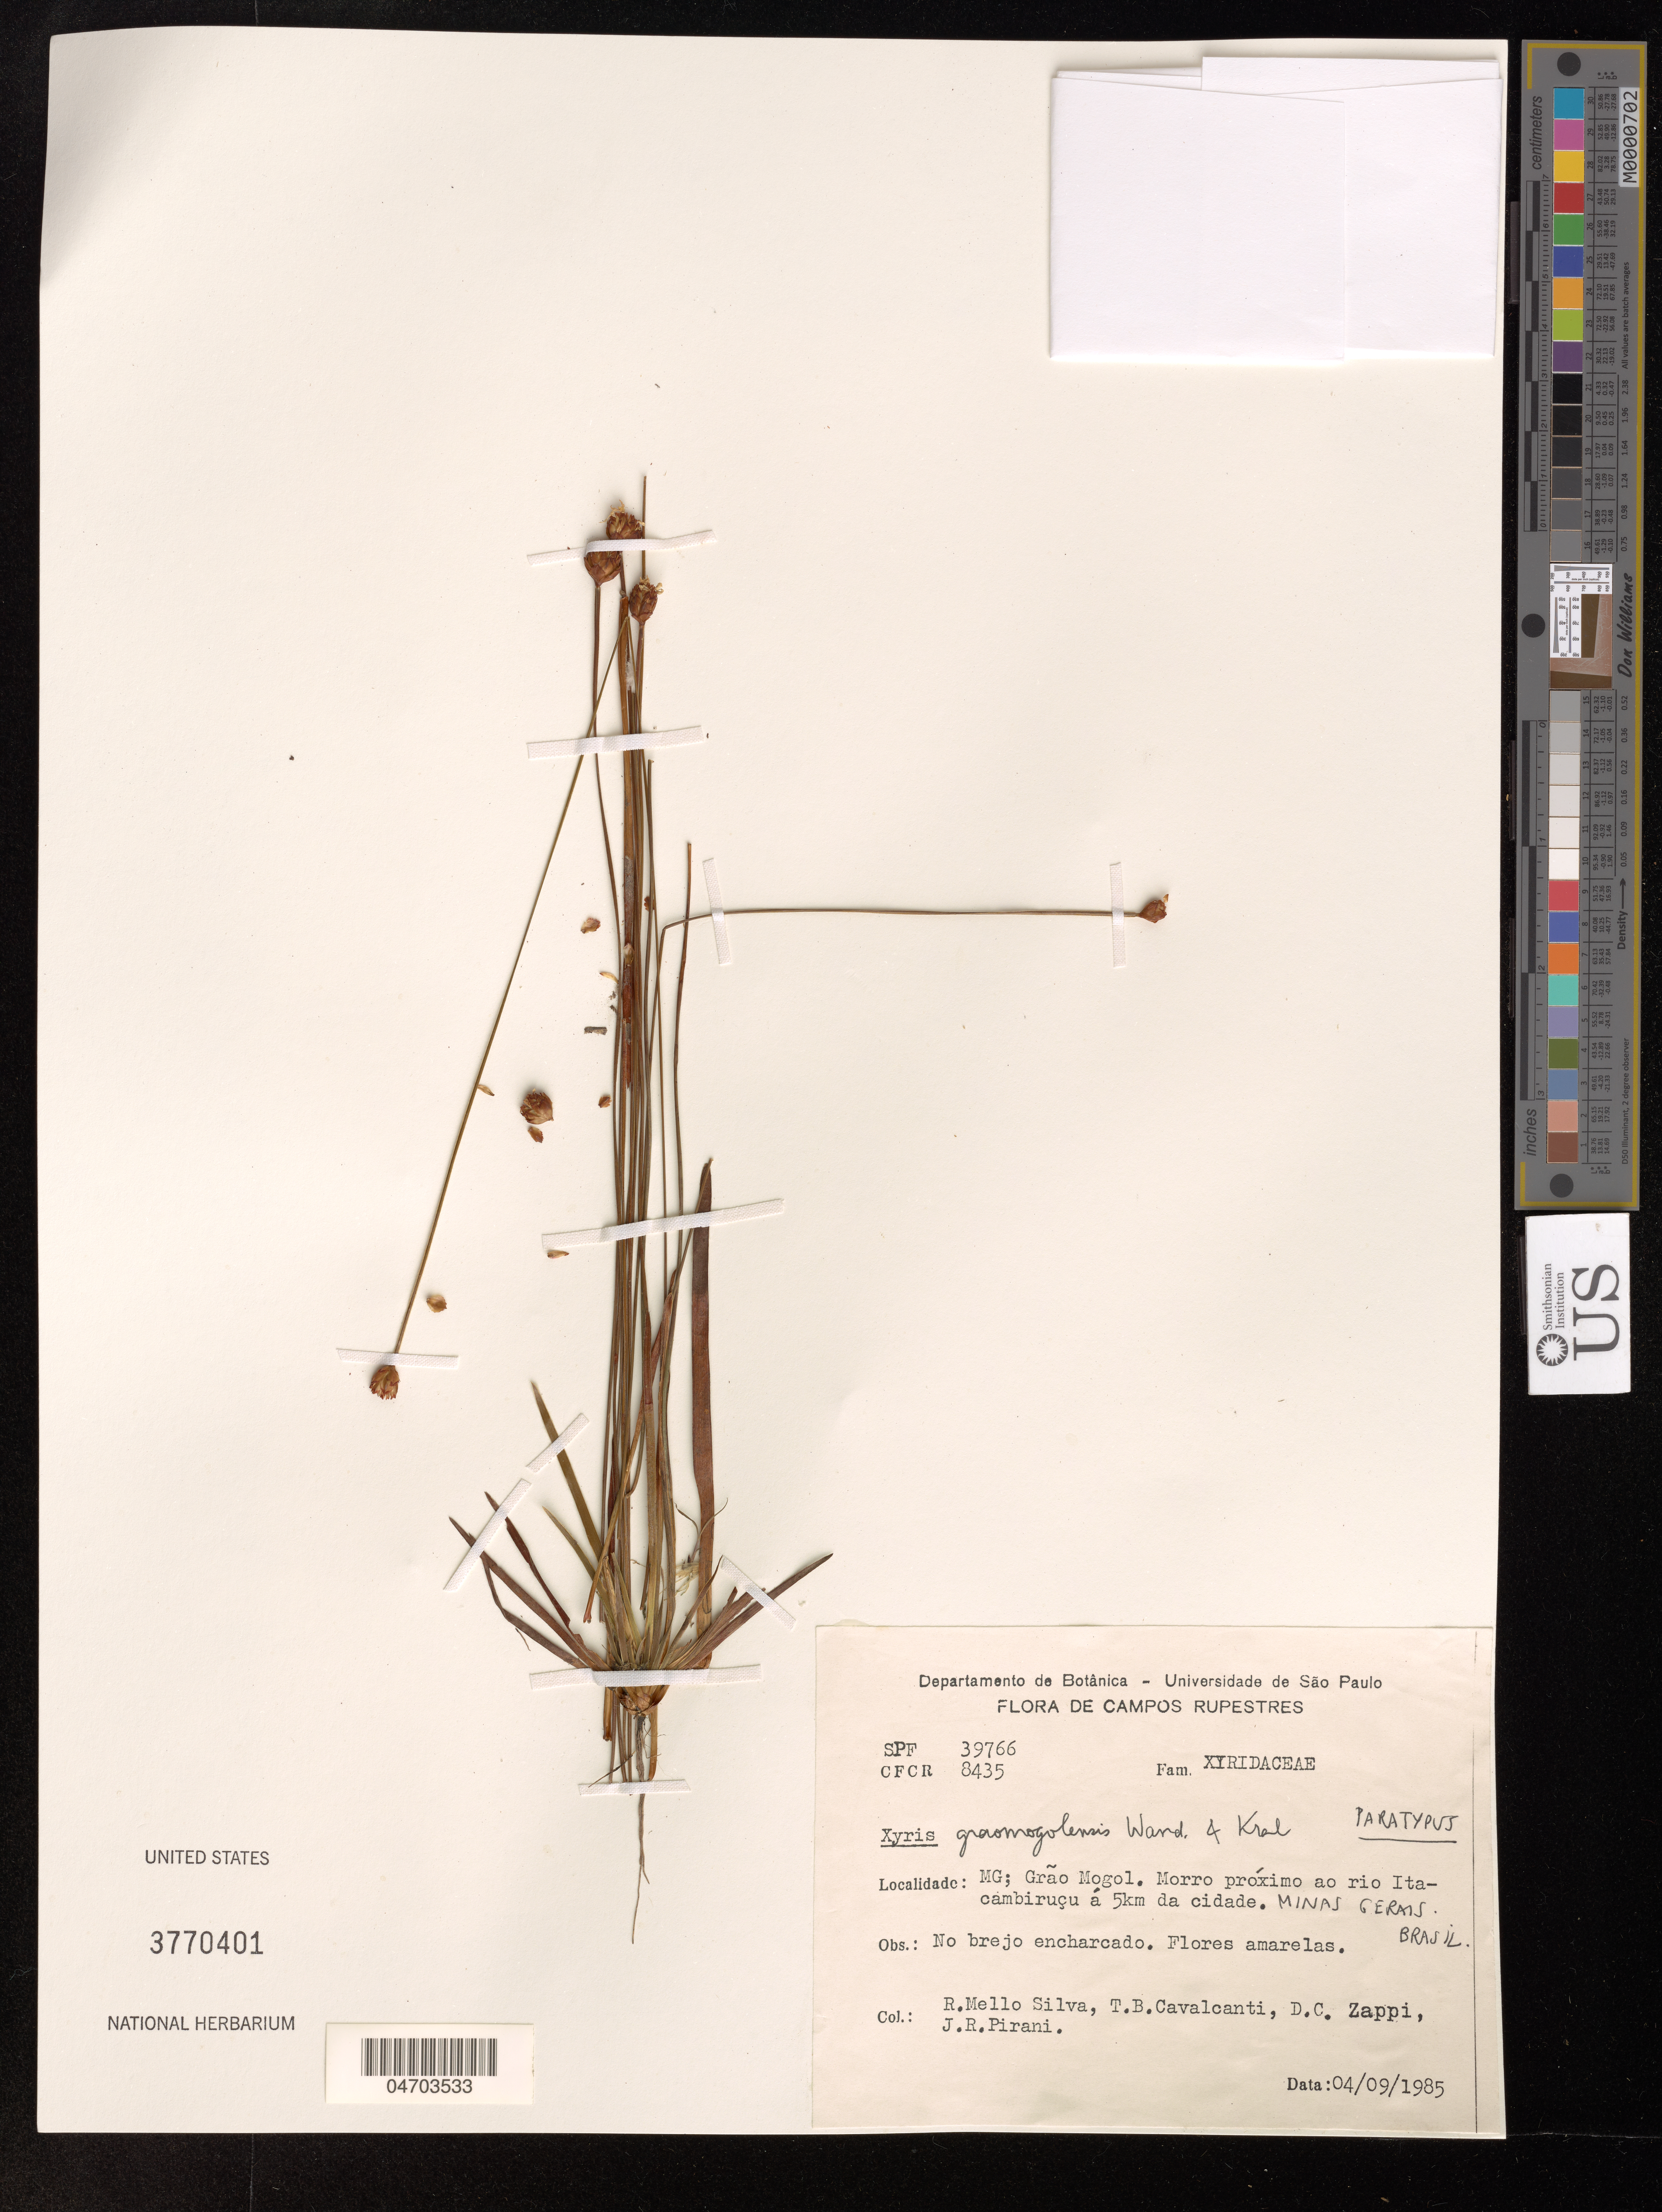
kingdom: Plantae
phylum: Tracheophyta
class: Liliopsida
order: Poales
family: Xyridaceae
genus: Xyris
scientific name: Xyris graomogolensis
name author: Wand. & Kral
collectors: R. Mello Silva, T. Cavalcanti, D. Zappi & J. R. Pirani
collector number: SPF39766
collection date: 1985-09-04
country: Brazil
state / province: Minas Gerais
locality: MG; Grão Mogol, Morro próximo ao rio Itacambiruçu á 5 km da cidade.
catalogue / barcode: US 3770401